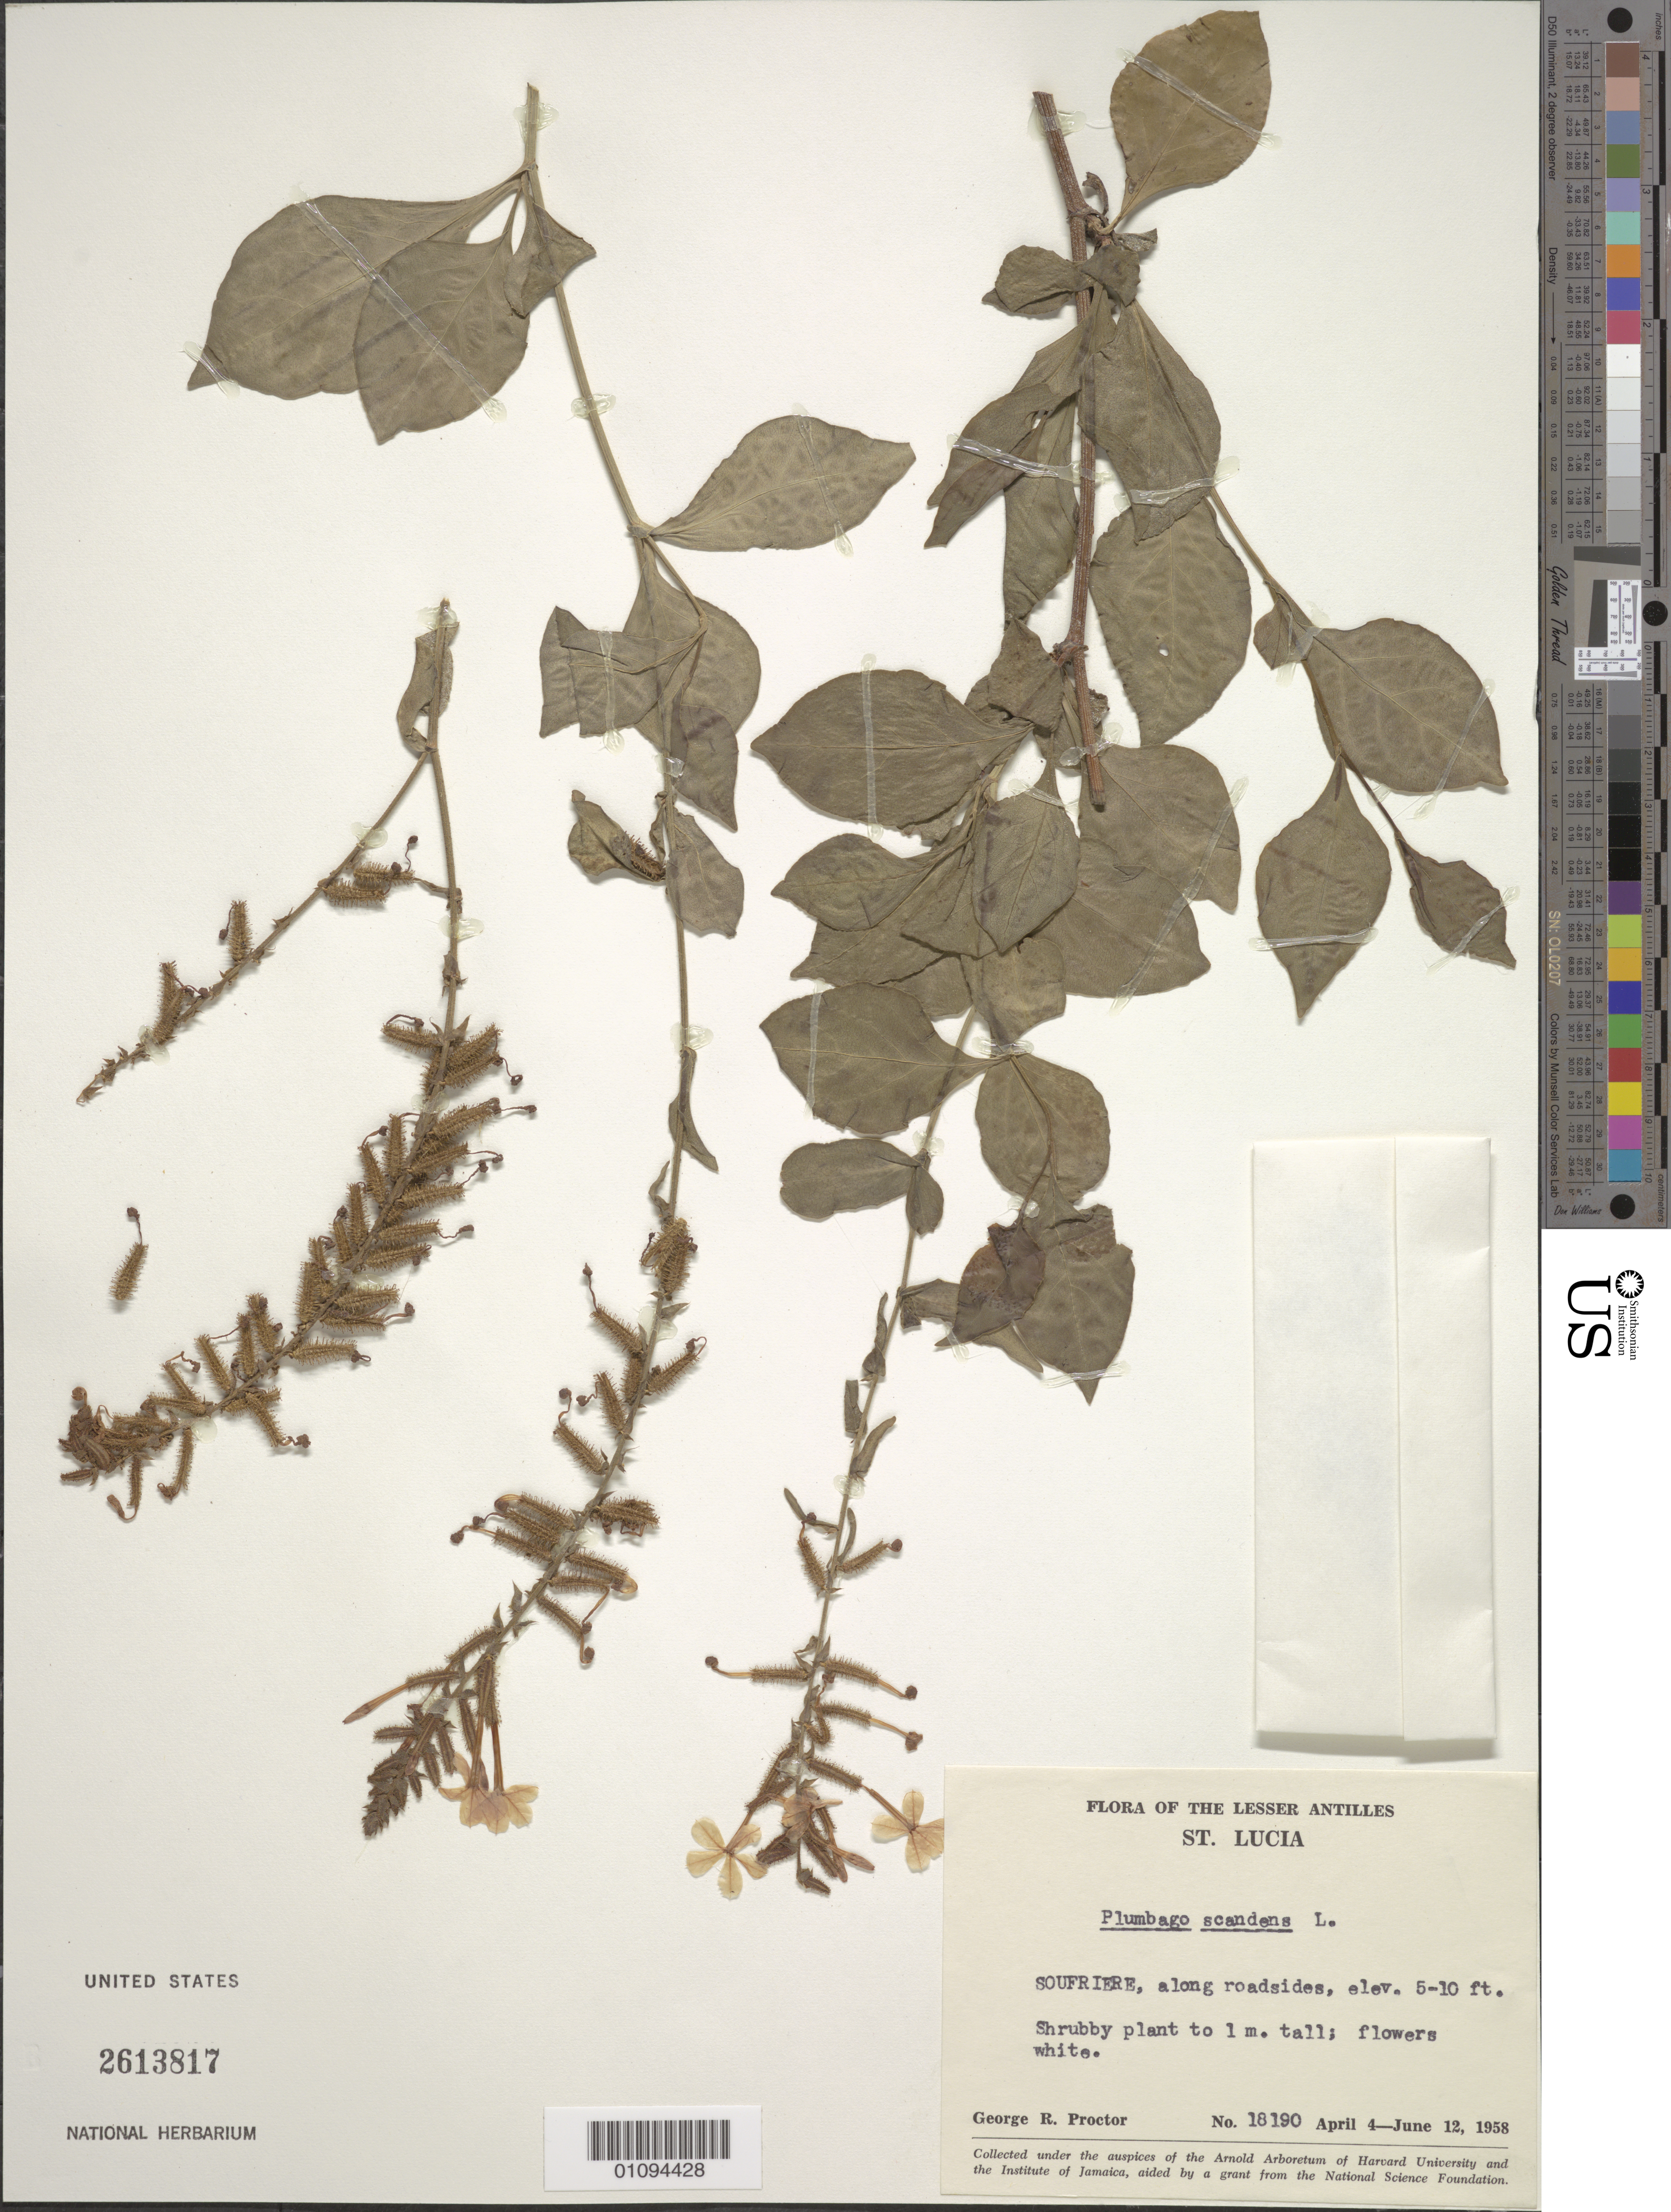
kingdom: Plantae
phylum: Tracheophyta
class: Magnoliopsida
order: Caryophyllales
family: Plumbaginaceae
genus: Plumbago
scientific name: Plumbago scandens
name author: L.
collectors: G. R. Proctor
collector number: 18190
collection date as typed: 04 Apr 1958 to 12 Jun 1958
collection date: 1958-04-04/1958-06-12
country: St. Lucia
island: St. Lucia I.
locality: Soufriere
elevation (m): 2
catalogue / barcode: US 2613817